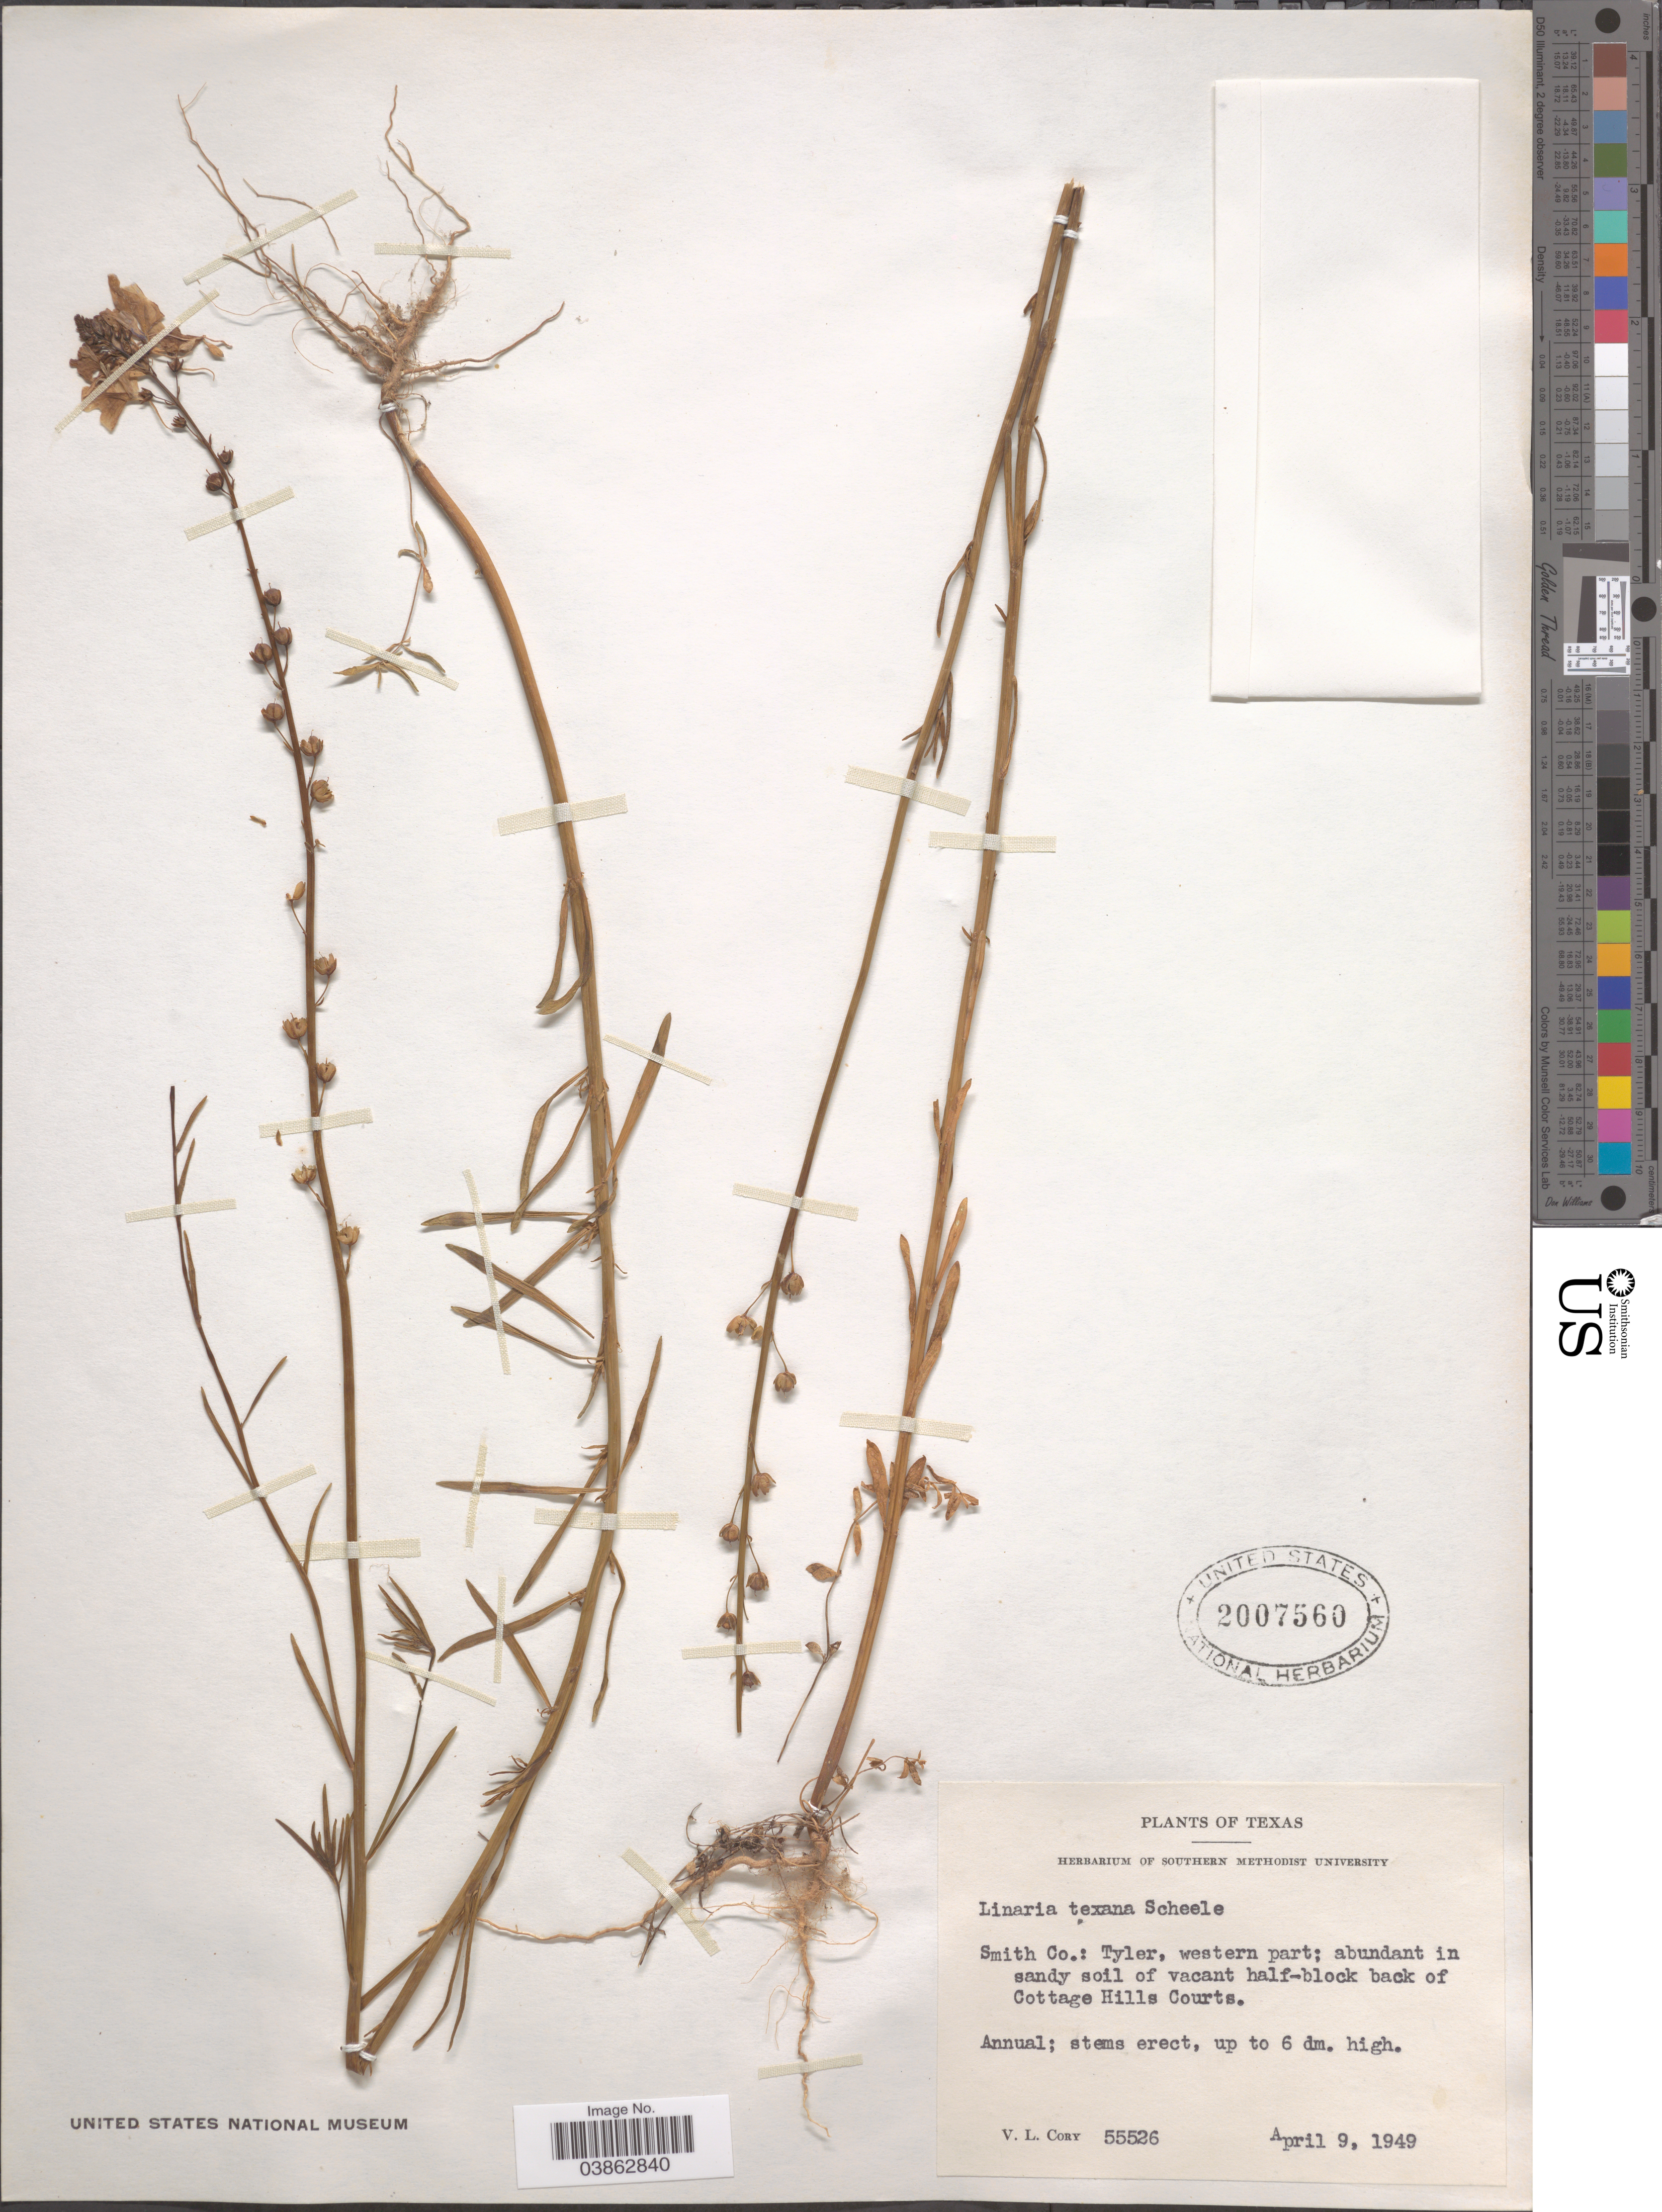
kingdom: Plantae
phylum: Tracheophyta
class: Magnoliopsida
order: Lamiales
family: Plantaginaceae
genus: Linaria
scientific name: Linaria texana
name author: Scheele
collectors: V. Cory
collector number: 55526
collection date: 1949-04-09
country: United States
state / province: Texas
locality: Smith Co.: Tyler, western part; abundant in sandy soil of vacant half-block back of Cottage Hills Courts.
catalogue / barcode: US 2007560